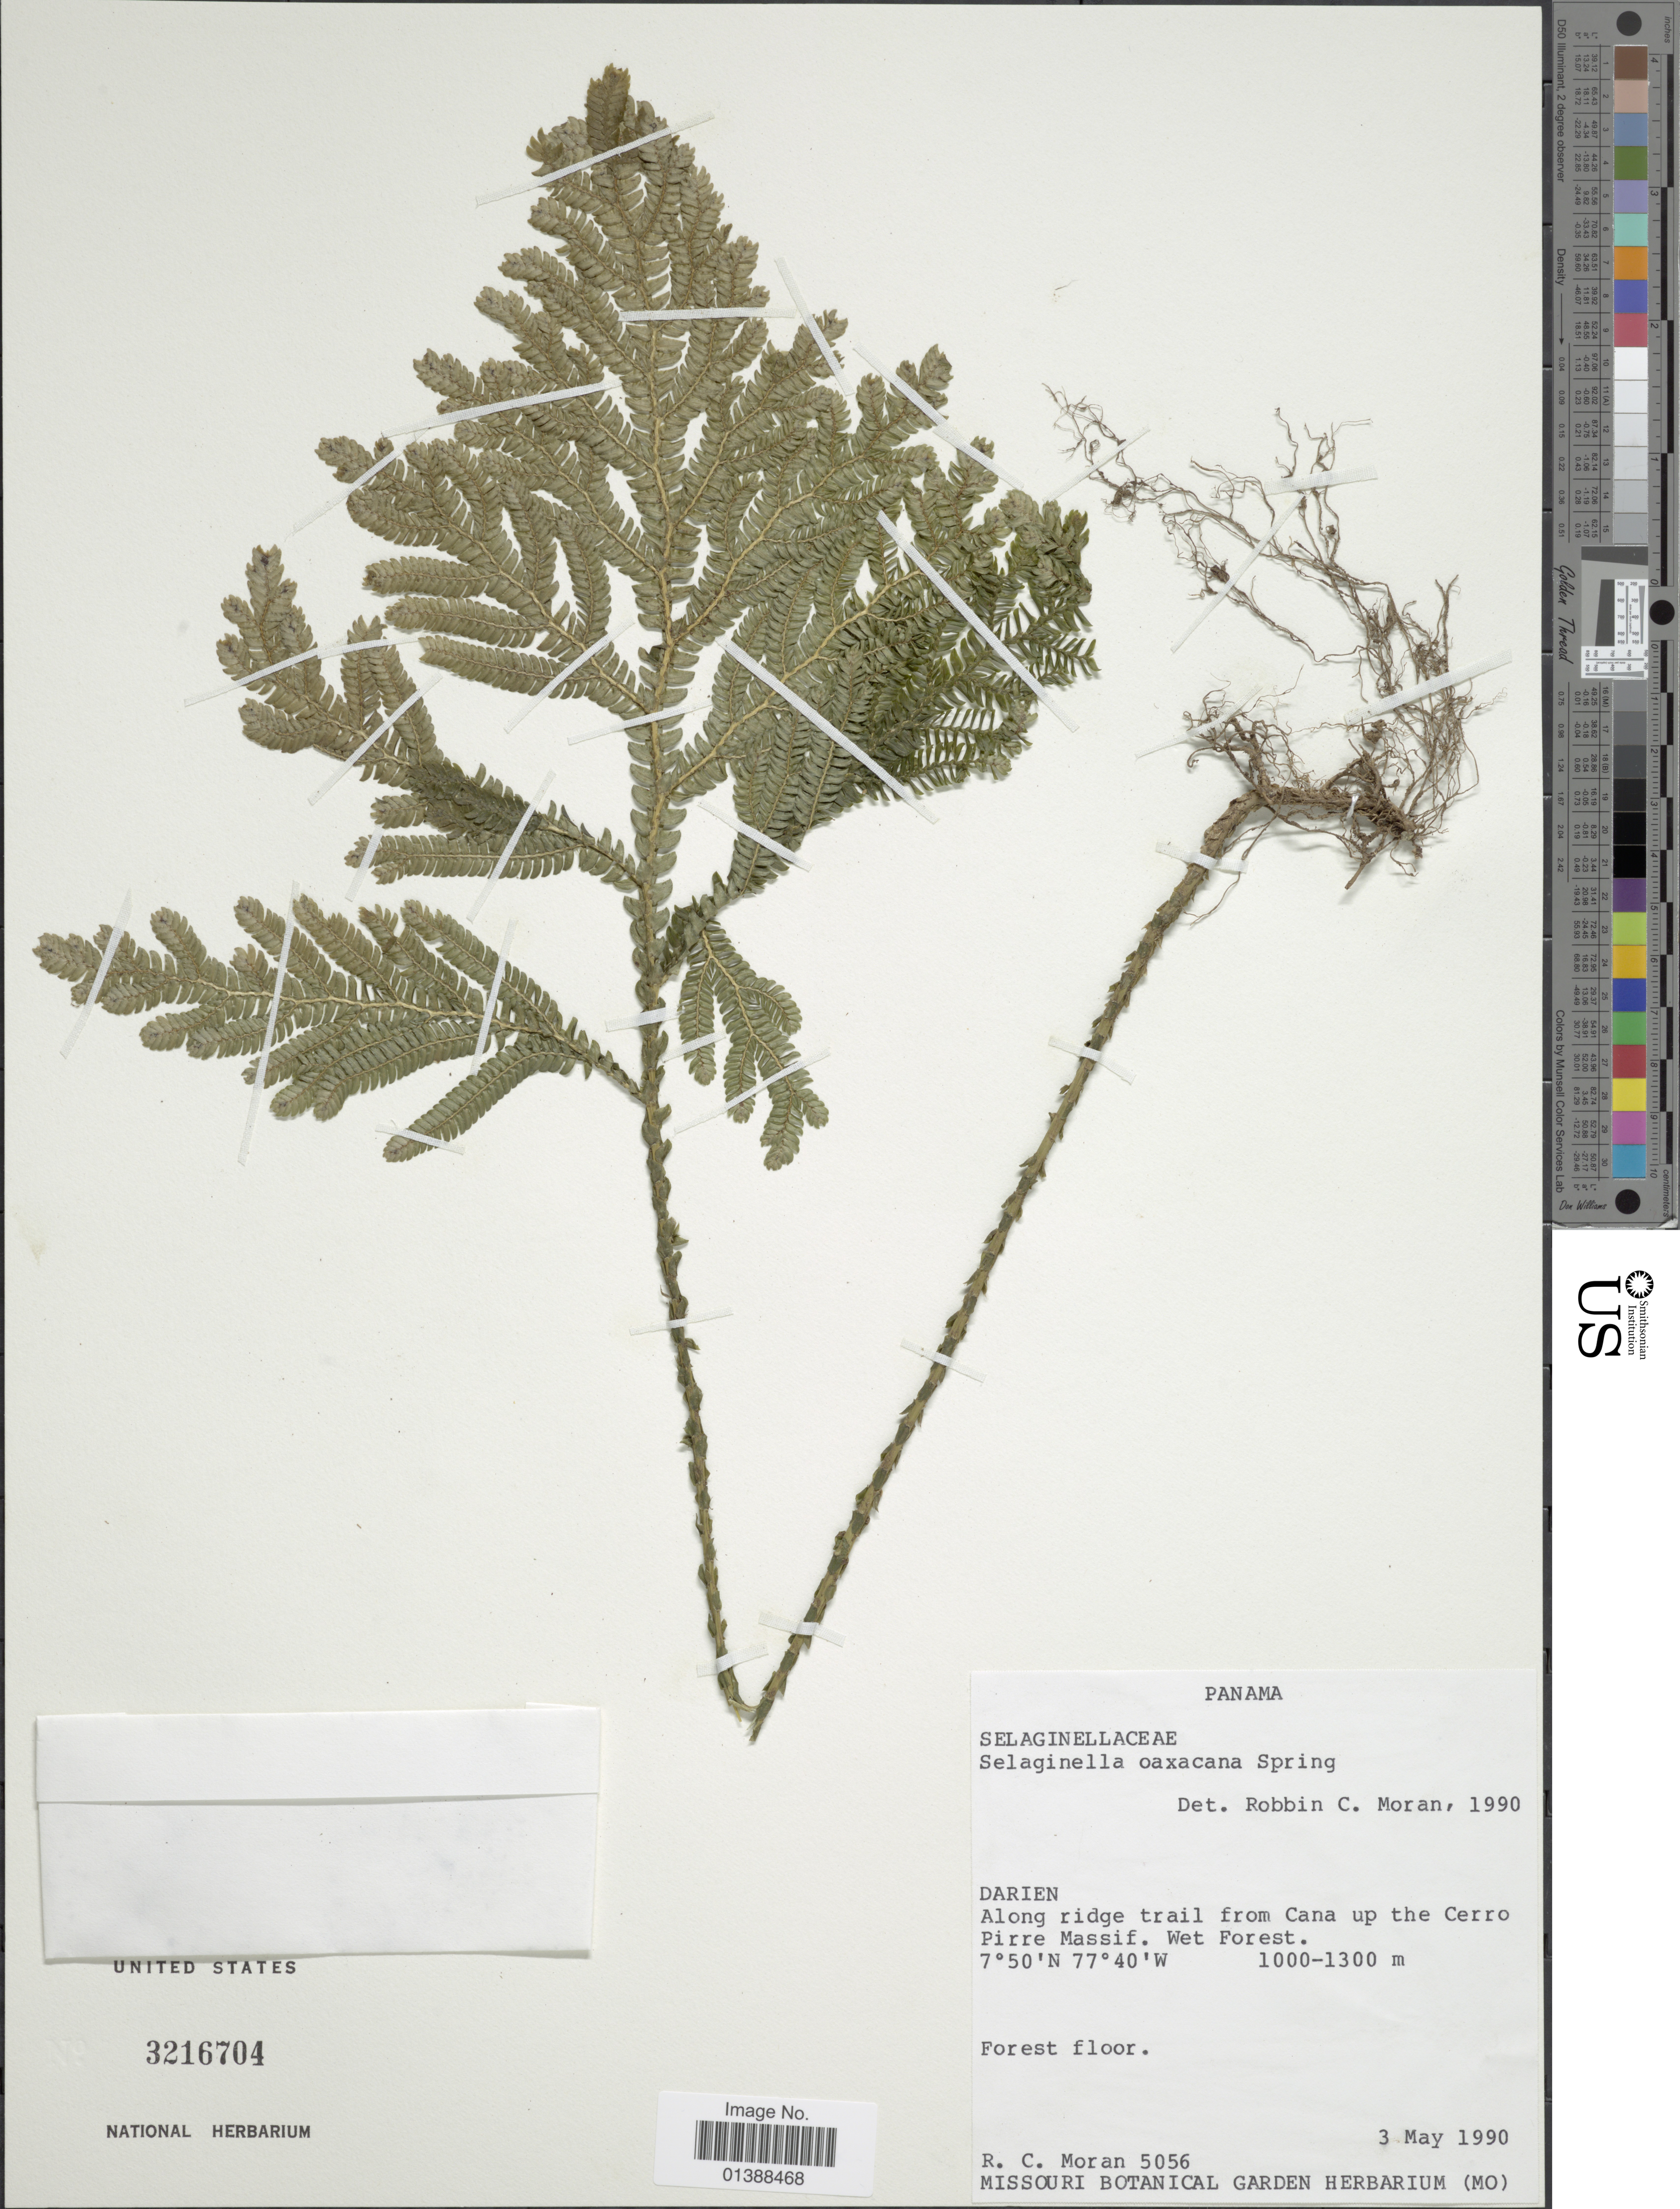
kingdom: Plantae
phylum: Tracheophyta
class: Lycopodiopsida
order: Selaginellales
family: Selaginellaceae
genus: Selaginella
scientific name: Selaginella oaxacana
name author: Spring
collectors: R. C. Moran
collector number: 5056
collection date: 1990-05-03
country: Panama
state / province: Darién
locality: Along ridge trail from Cana up the Cerro Pirre Massif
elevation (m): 1000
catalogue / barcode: US 3216704